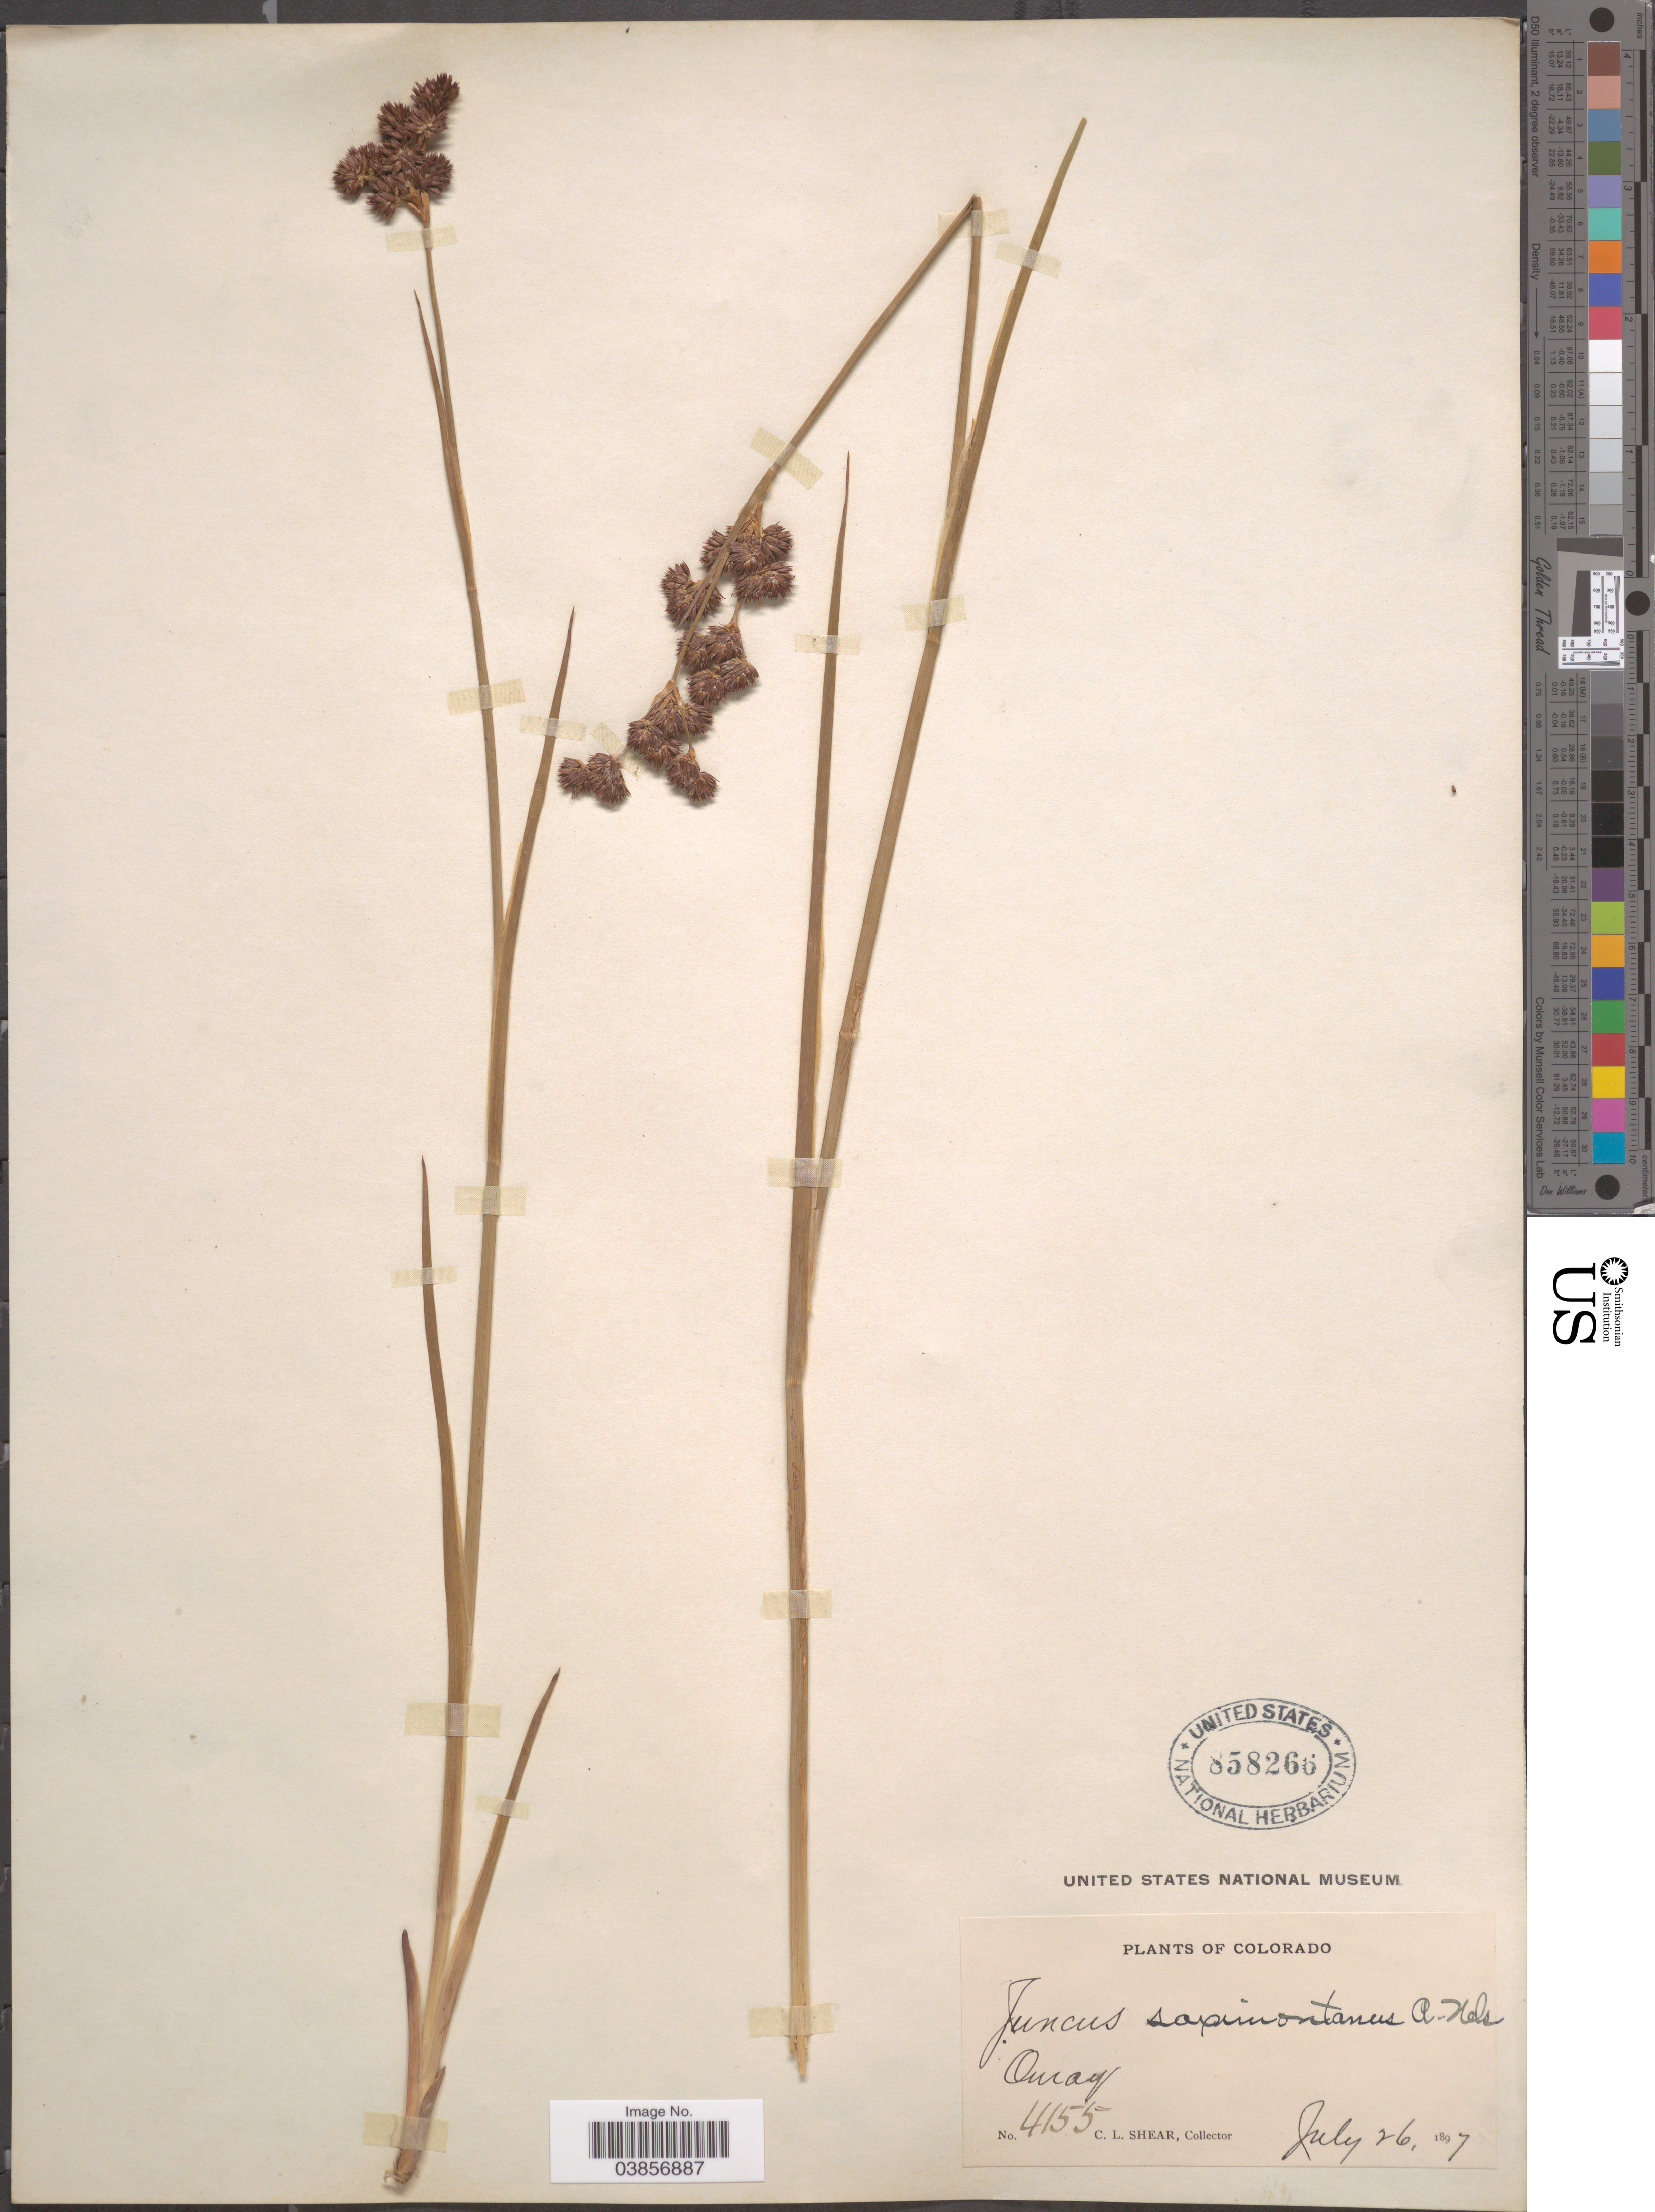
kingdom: Plantae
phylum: Tracheophyta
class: Liliopsida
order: Poales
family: Juncaceae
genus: Juncus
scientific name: Juncus saximontanus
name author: A. Nelson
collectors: C. L. Shear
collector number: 4155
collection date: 1897-07-26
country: United States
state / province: Colorado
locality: Ouray.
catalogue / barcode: US 858266